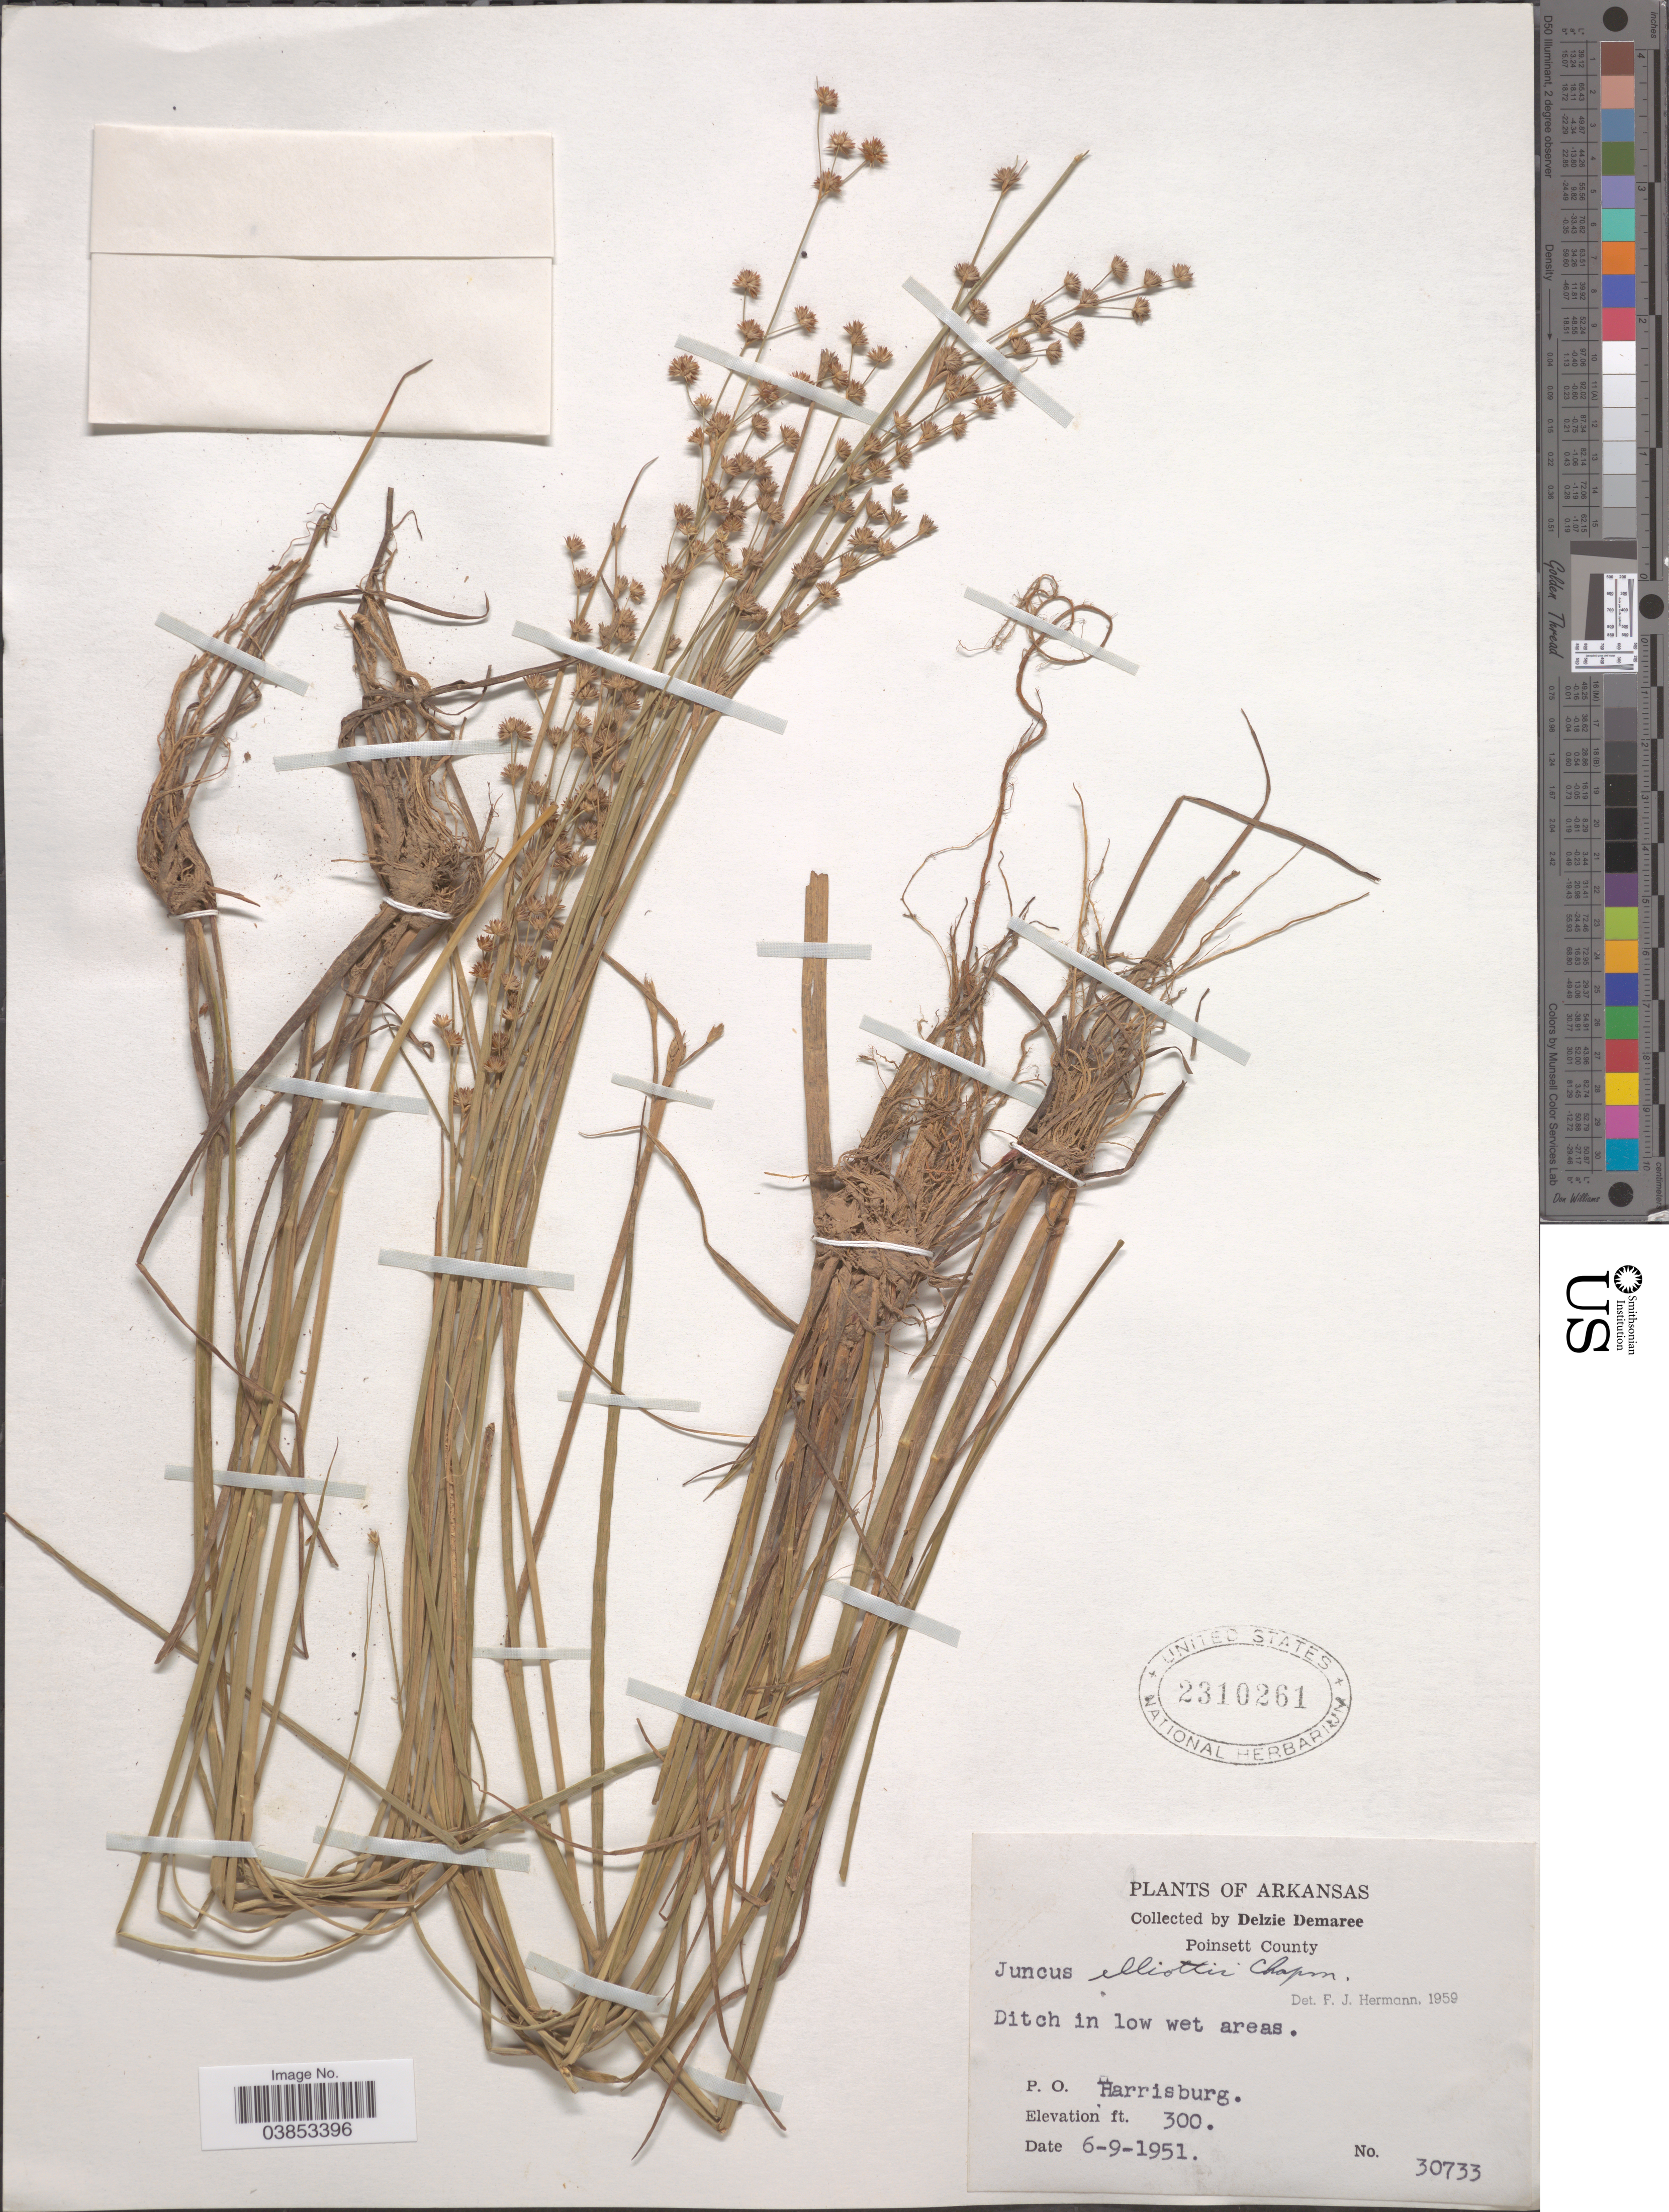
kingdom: Plantae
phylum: Tracheophyta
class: Liliopsida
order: Poales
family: Juncaceae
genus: Juncus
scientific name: Juncus elliottii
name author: Chapm.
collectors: D. Demaree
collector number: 30733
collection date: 1951-06-09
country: United States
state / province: Arkansas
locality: Poinsett County. P. O. Harrisburg.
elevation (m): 91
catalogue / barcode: US 2310261